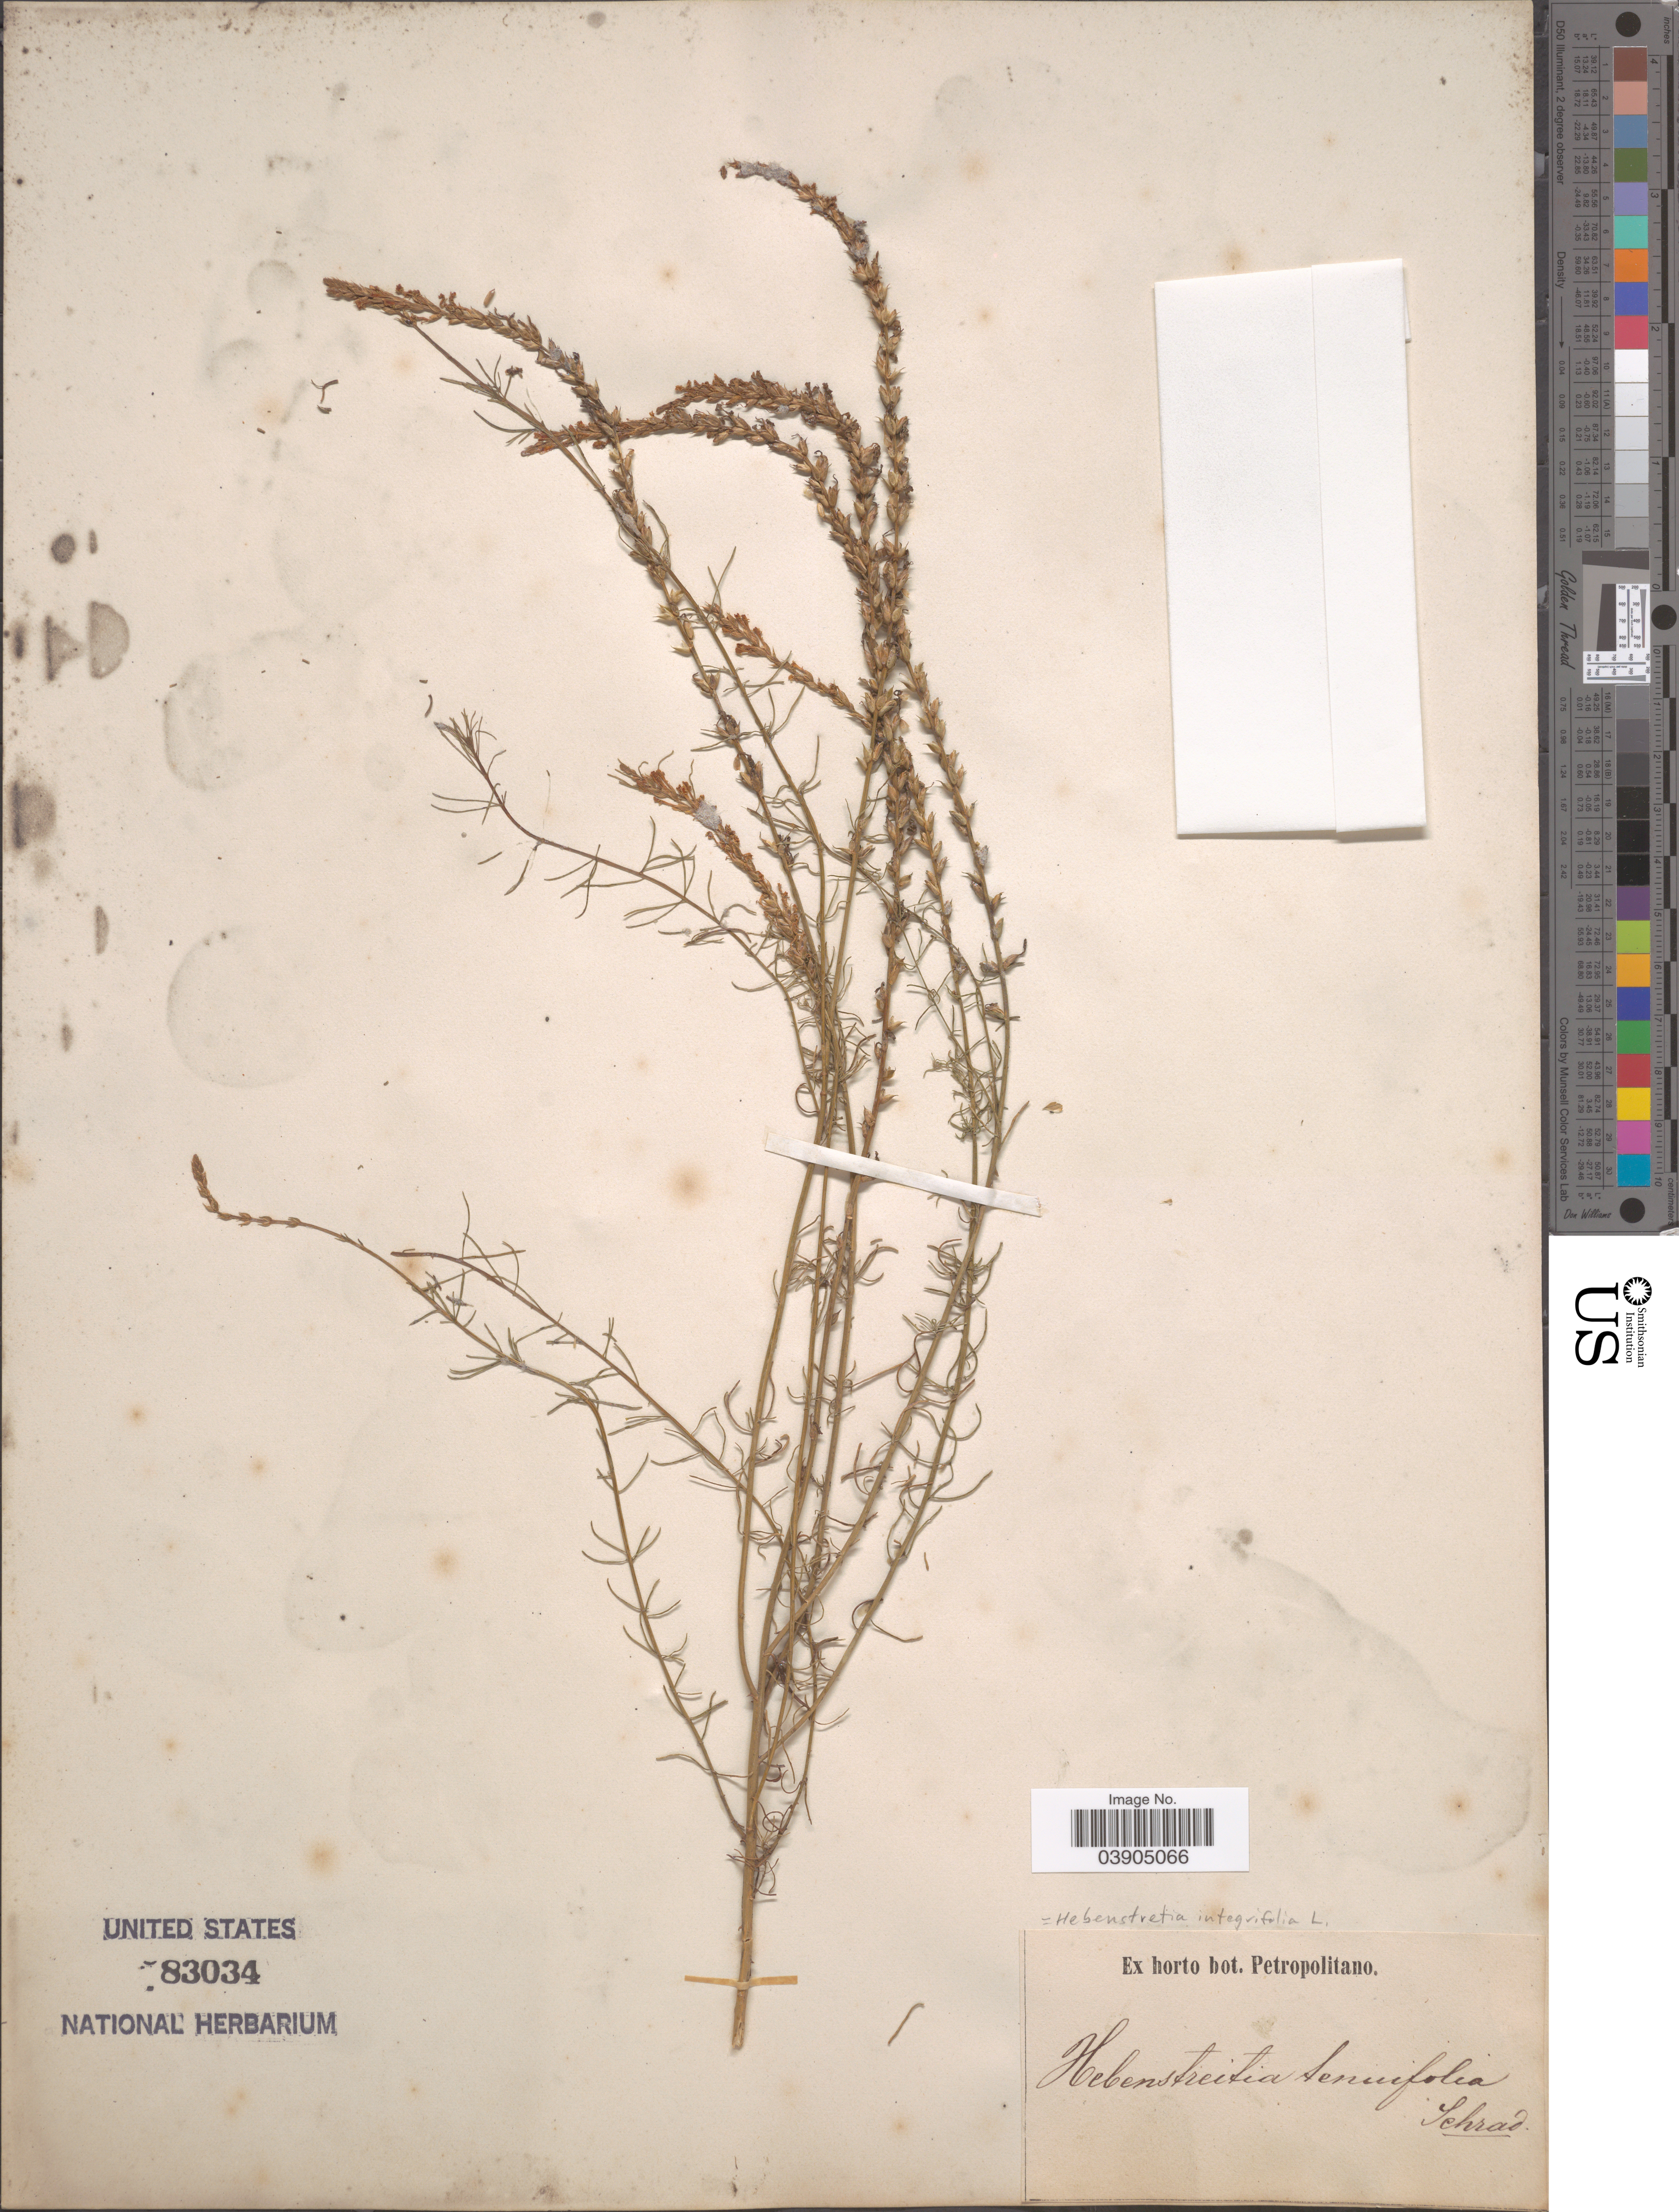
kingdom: Plantae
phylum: Tracheophyta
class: Magnoliopsida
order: Lamiales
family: Scrophulariaceae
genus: Hebenstretia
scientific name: Hebenstretia integrifolia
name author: L.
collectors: ex Horto Bot. Petropolitano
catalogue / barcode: US 83034